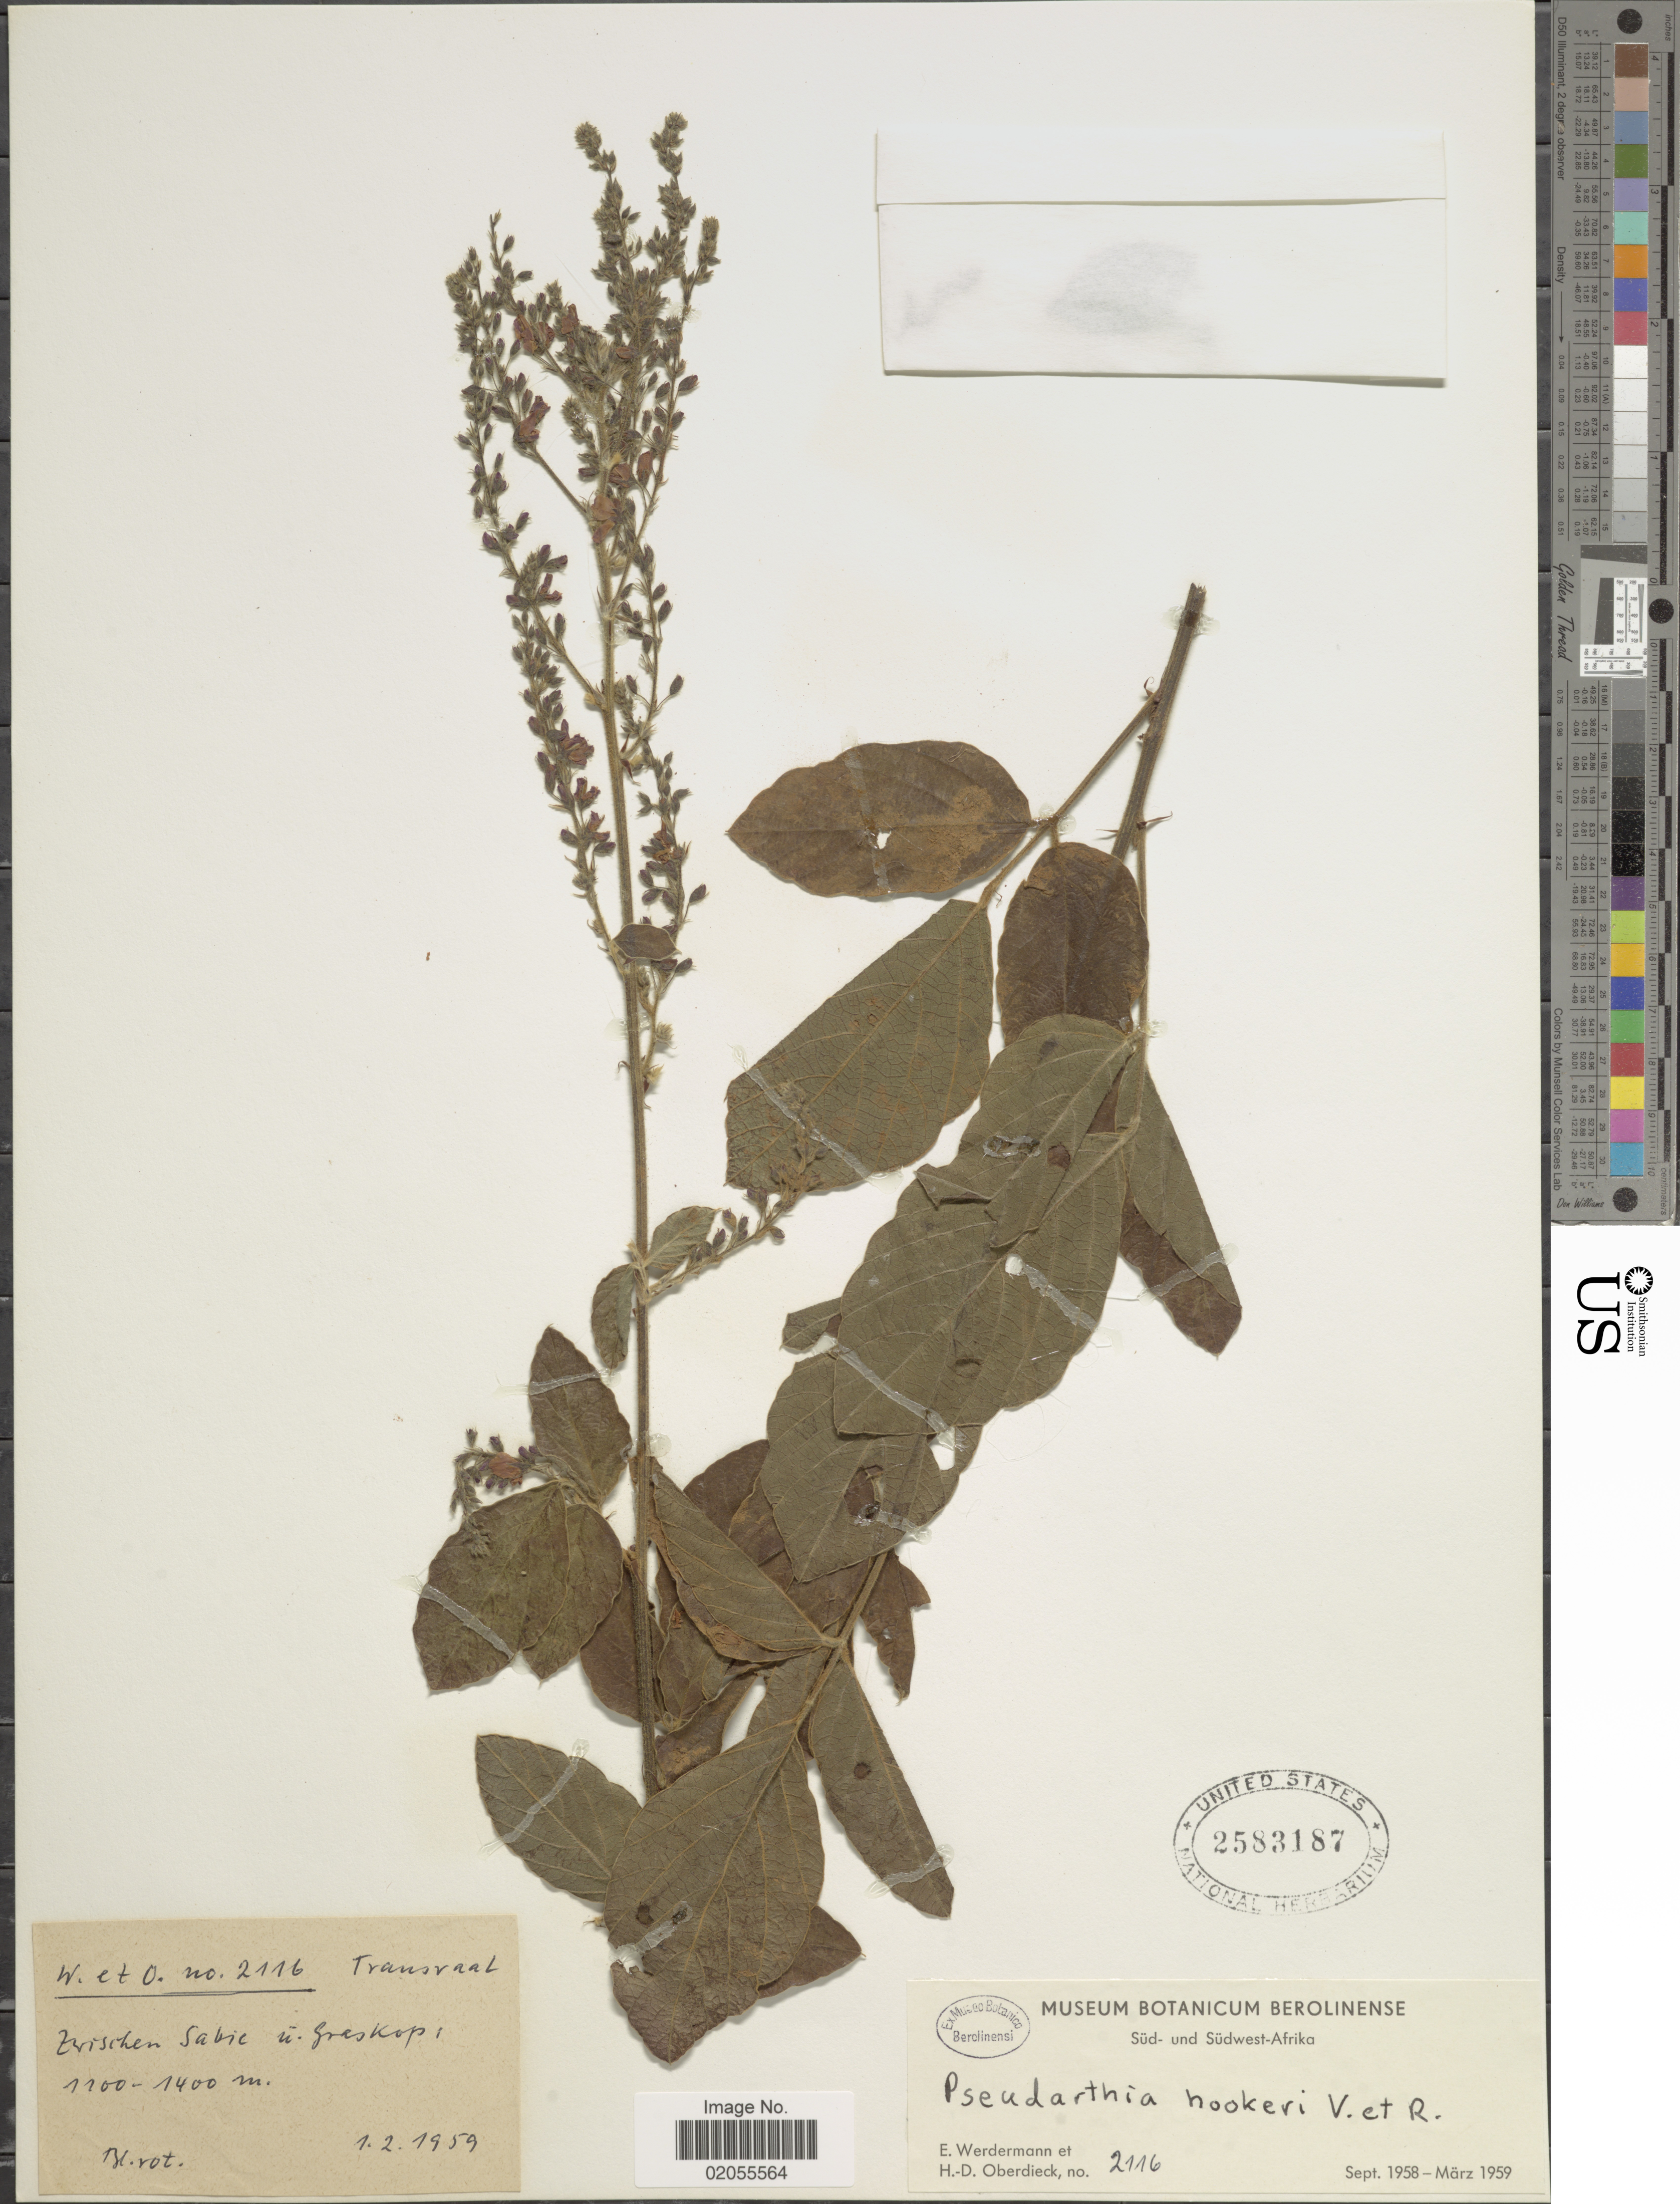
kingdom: Plantae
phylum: Tracheophyta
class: Magnoliopsida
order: Fabales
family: Fabaceae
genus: Pseudarthria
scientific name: Pseudarthria hookeri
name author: Wight & Arn.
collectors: E. Werdermann & H. Oberdieck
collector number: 2116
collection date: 1959-02-01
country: South Africa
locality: Sud- und Sudwest-Afrika, Transvaal, Sabie u Greskop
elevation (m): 1100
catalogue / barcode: US 2583187